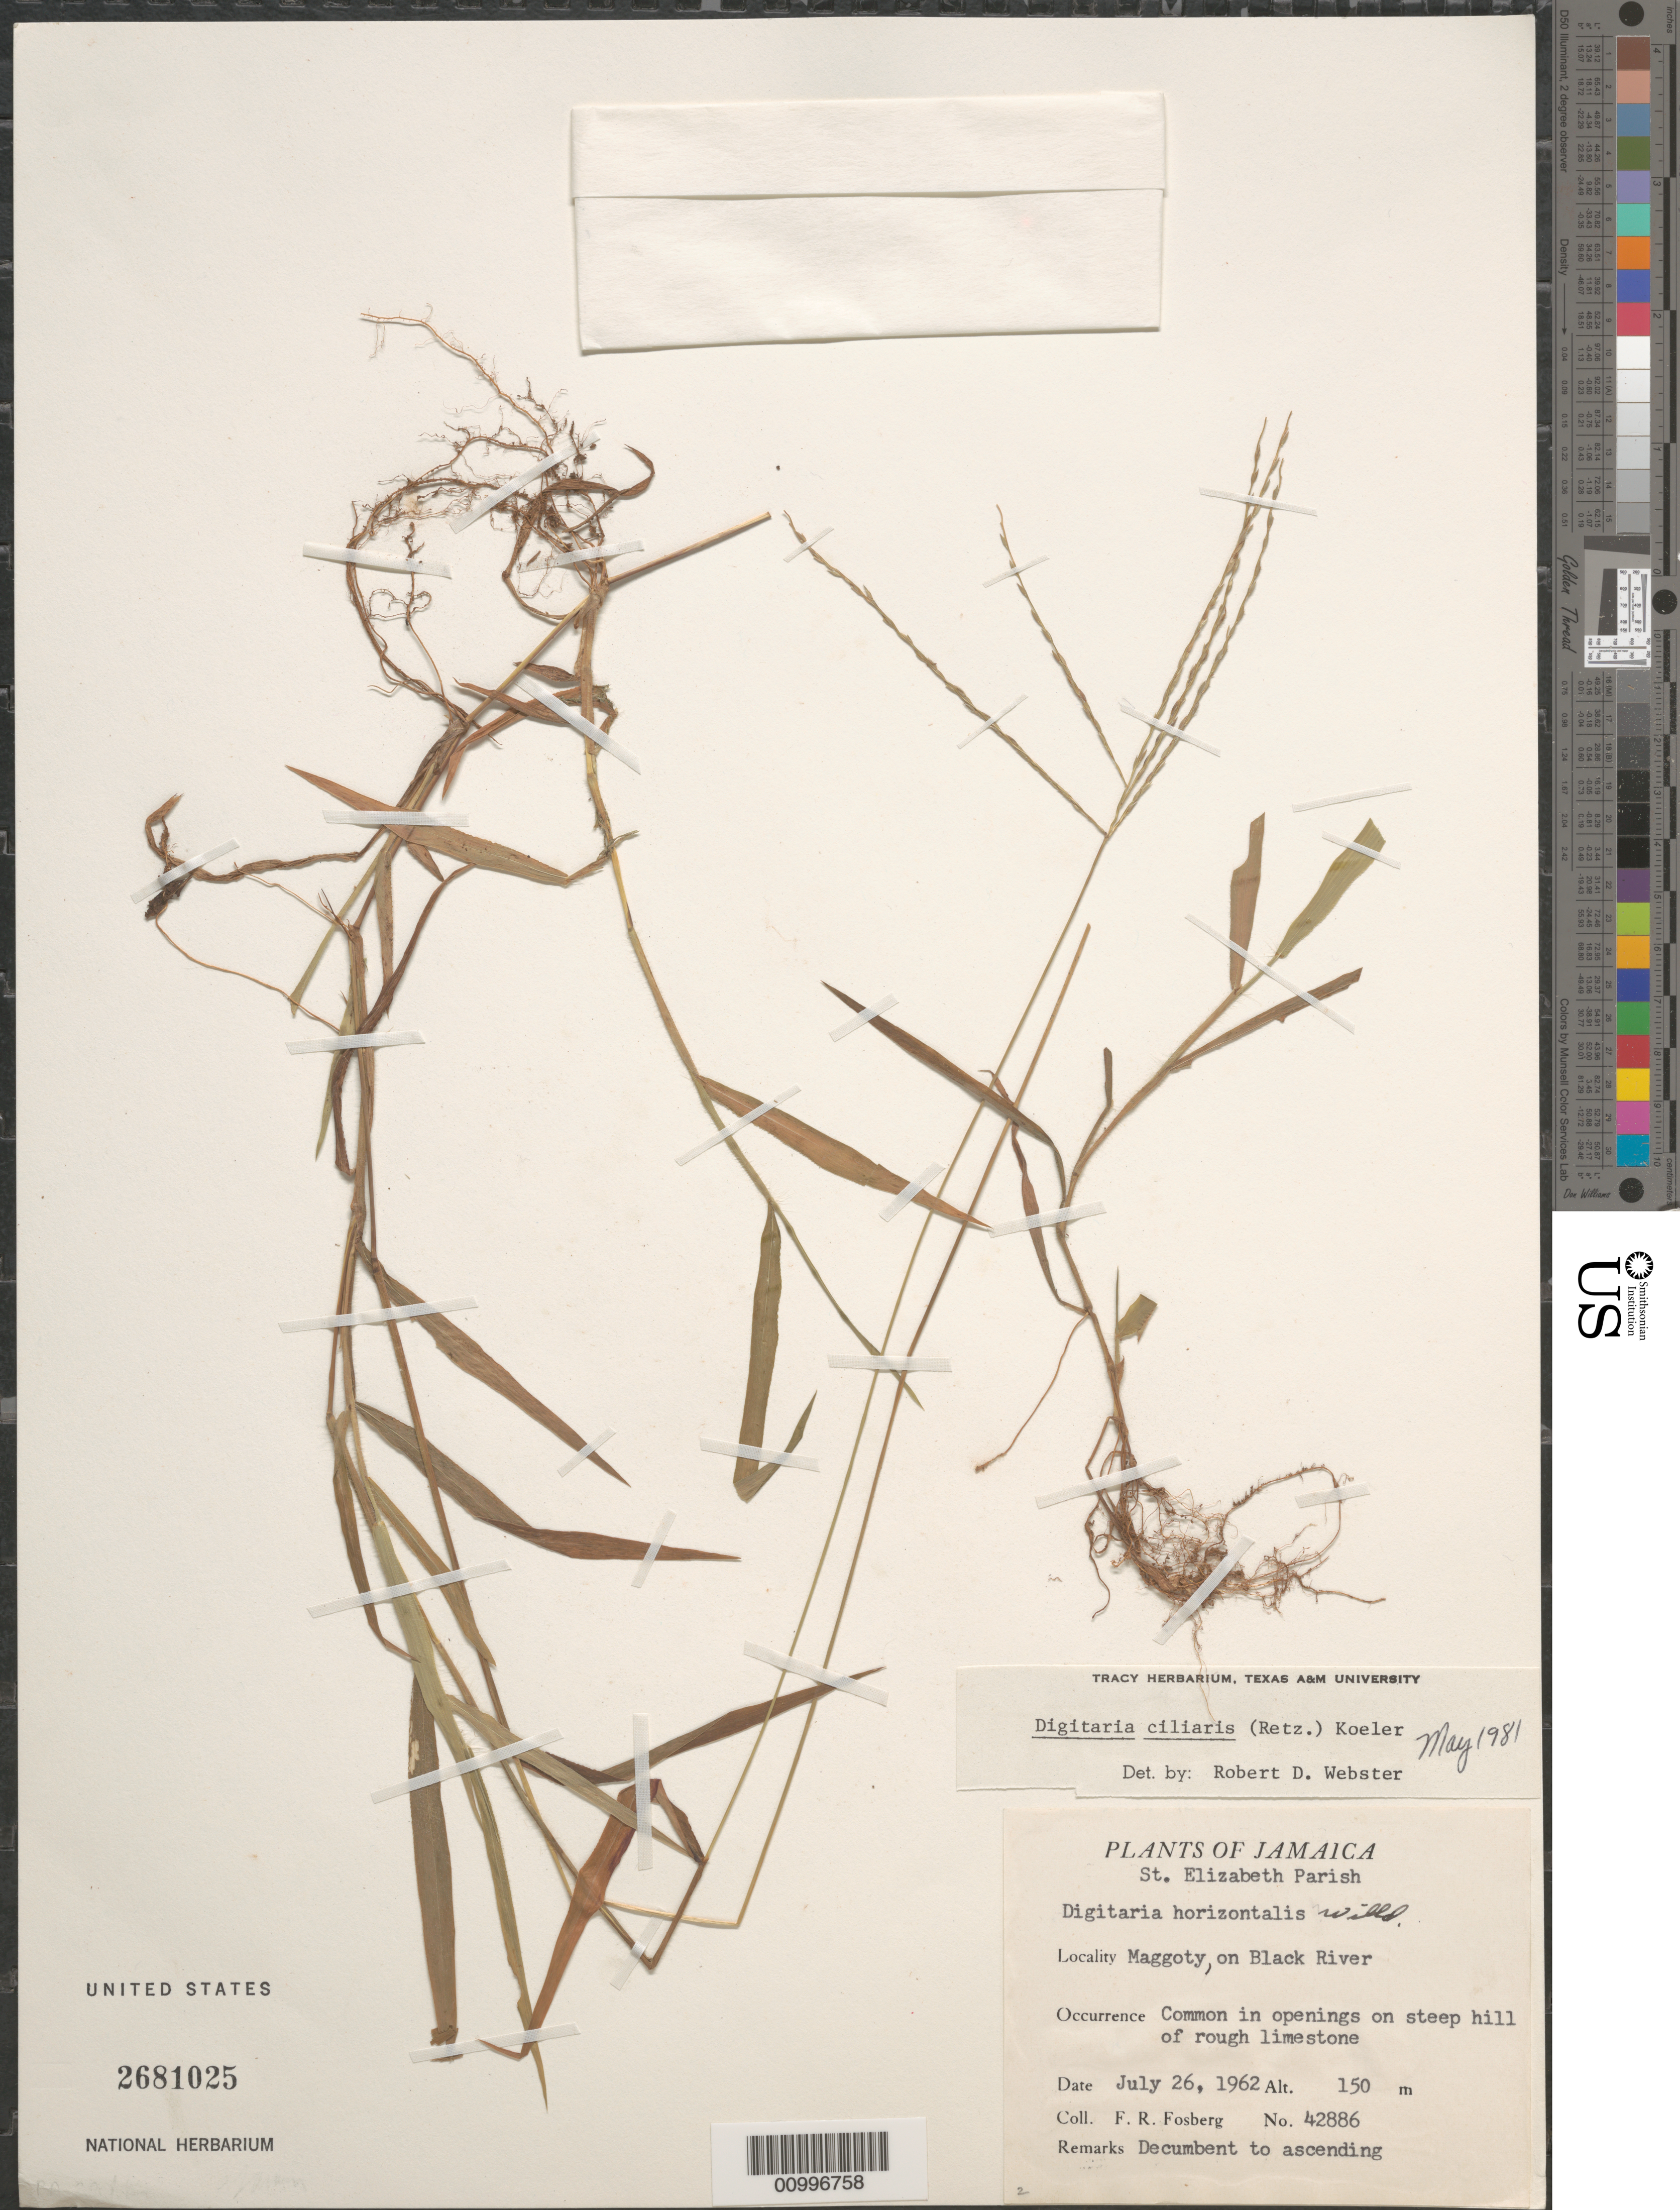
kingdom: Plantae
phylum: Tracheophyta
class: Liliopsida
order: Poales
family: Poaceae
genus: Digitaria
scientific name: Digitaria ciliaris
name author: (Retz.) Koeler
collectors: F. R. Fosberg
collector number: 42886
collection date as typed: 26 Jul 1962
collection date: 1962-07-26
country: Jamaica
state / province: Saint Elizabeth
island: Jamaica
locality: Maggotty, on Black River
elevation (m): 150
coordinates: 0 N, 0 E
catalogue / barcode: US 2681025